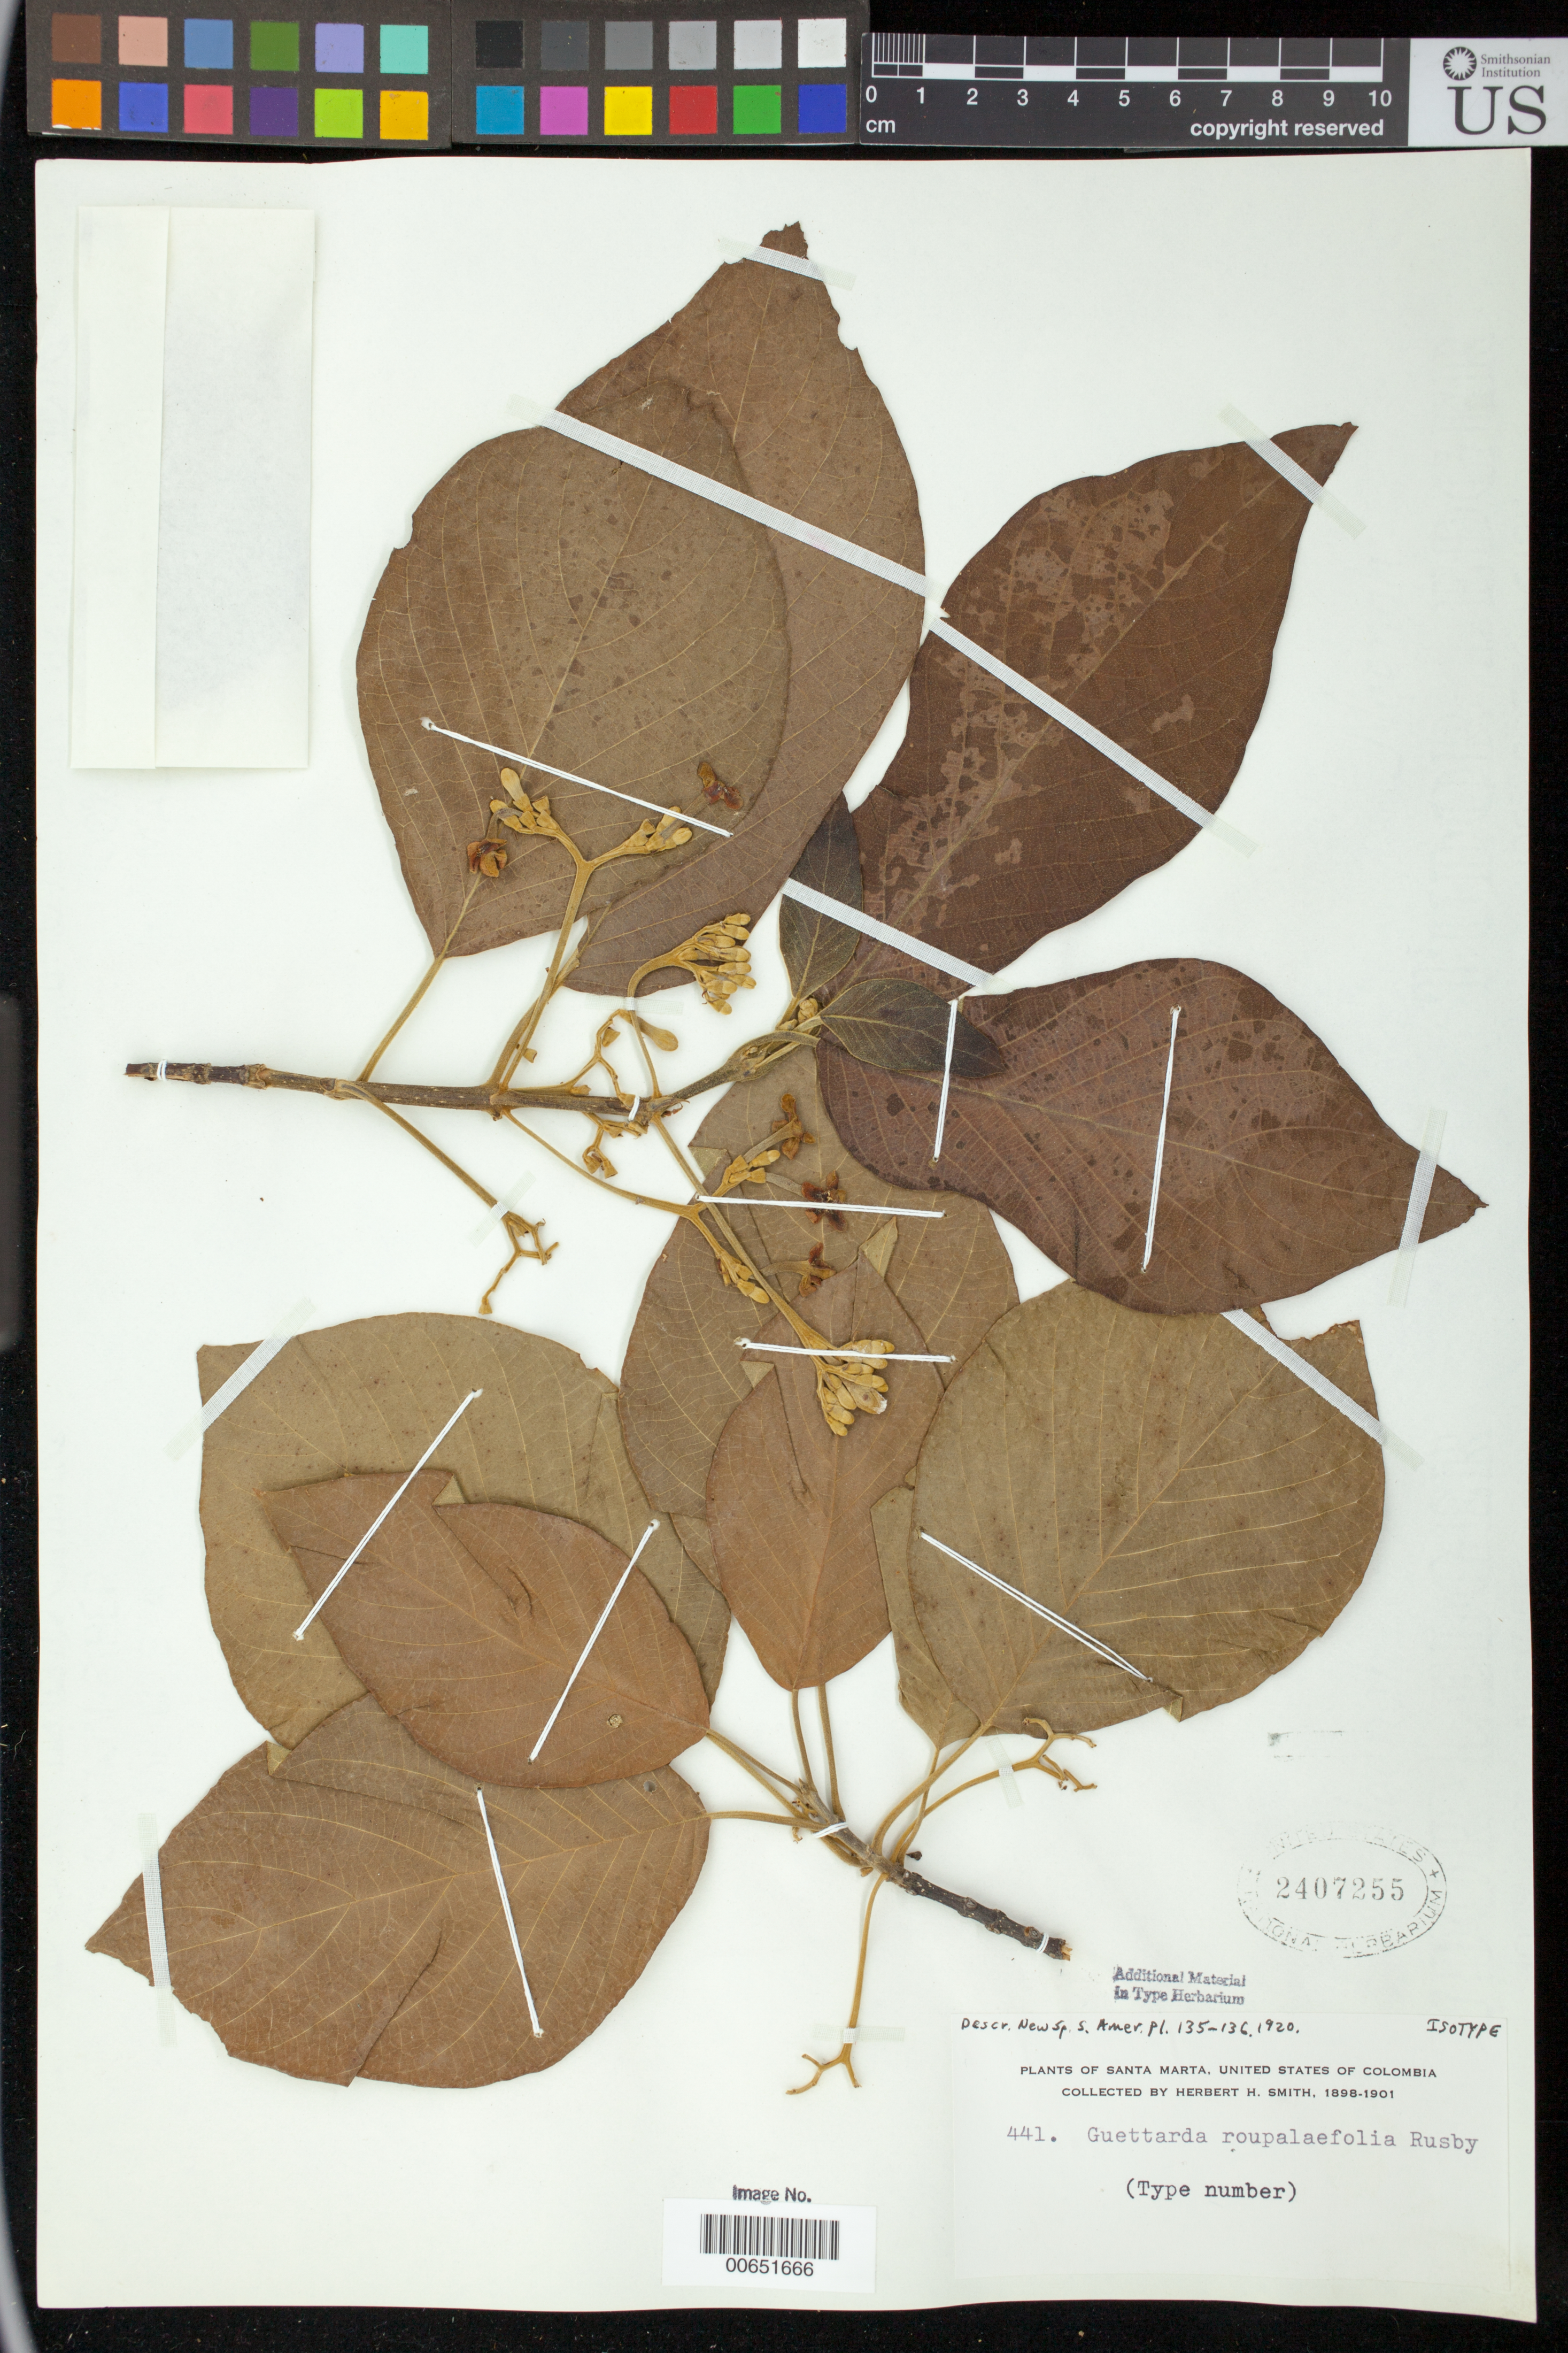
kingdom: Plantae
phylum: Tracheophyta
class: Magnoliopsida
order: Gentianales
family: Rubiaceae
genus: Guettarda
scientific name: Guettarda roupalifolia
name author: Rusby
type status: Type Collection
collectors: Herbert H. Smith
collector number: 441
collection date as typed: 1898 to -- --- 1901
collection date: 1898/1901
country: Colombia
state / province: Magdalena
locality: Santa Marta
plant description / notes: Protologue, "Three miles east of Masinga, June 12... Minca, 2000 ft., July. (Herbert H. Smith, Colombia, No. 441)". Protologue also cites a fruiting collection made in November. This US sheet with minimal collection data; possibly not a duplicate of the lectotype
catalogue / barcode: US 2407255